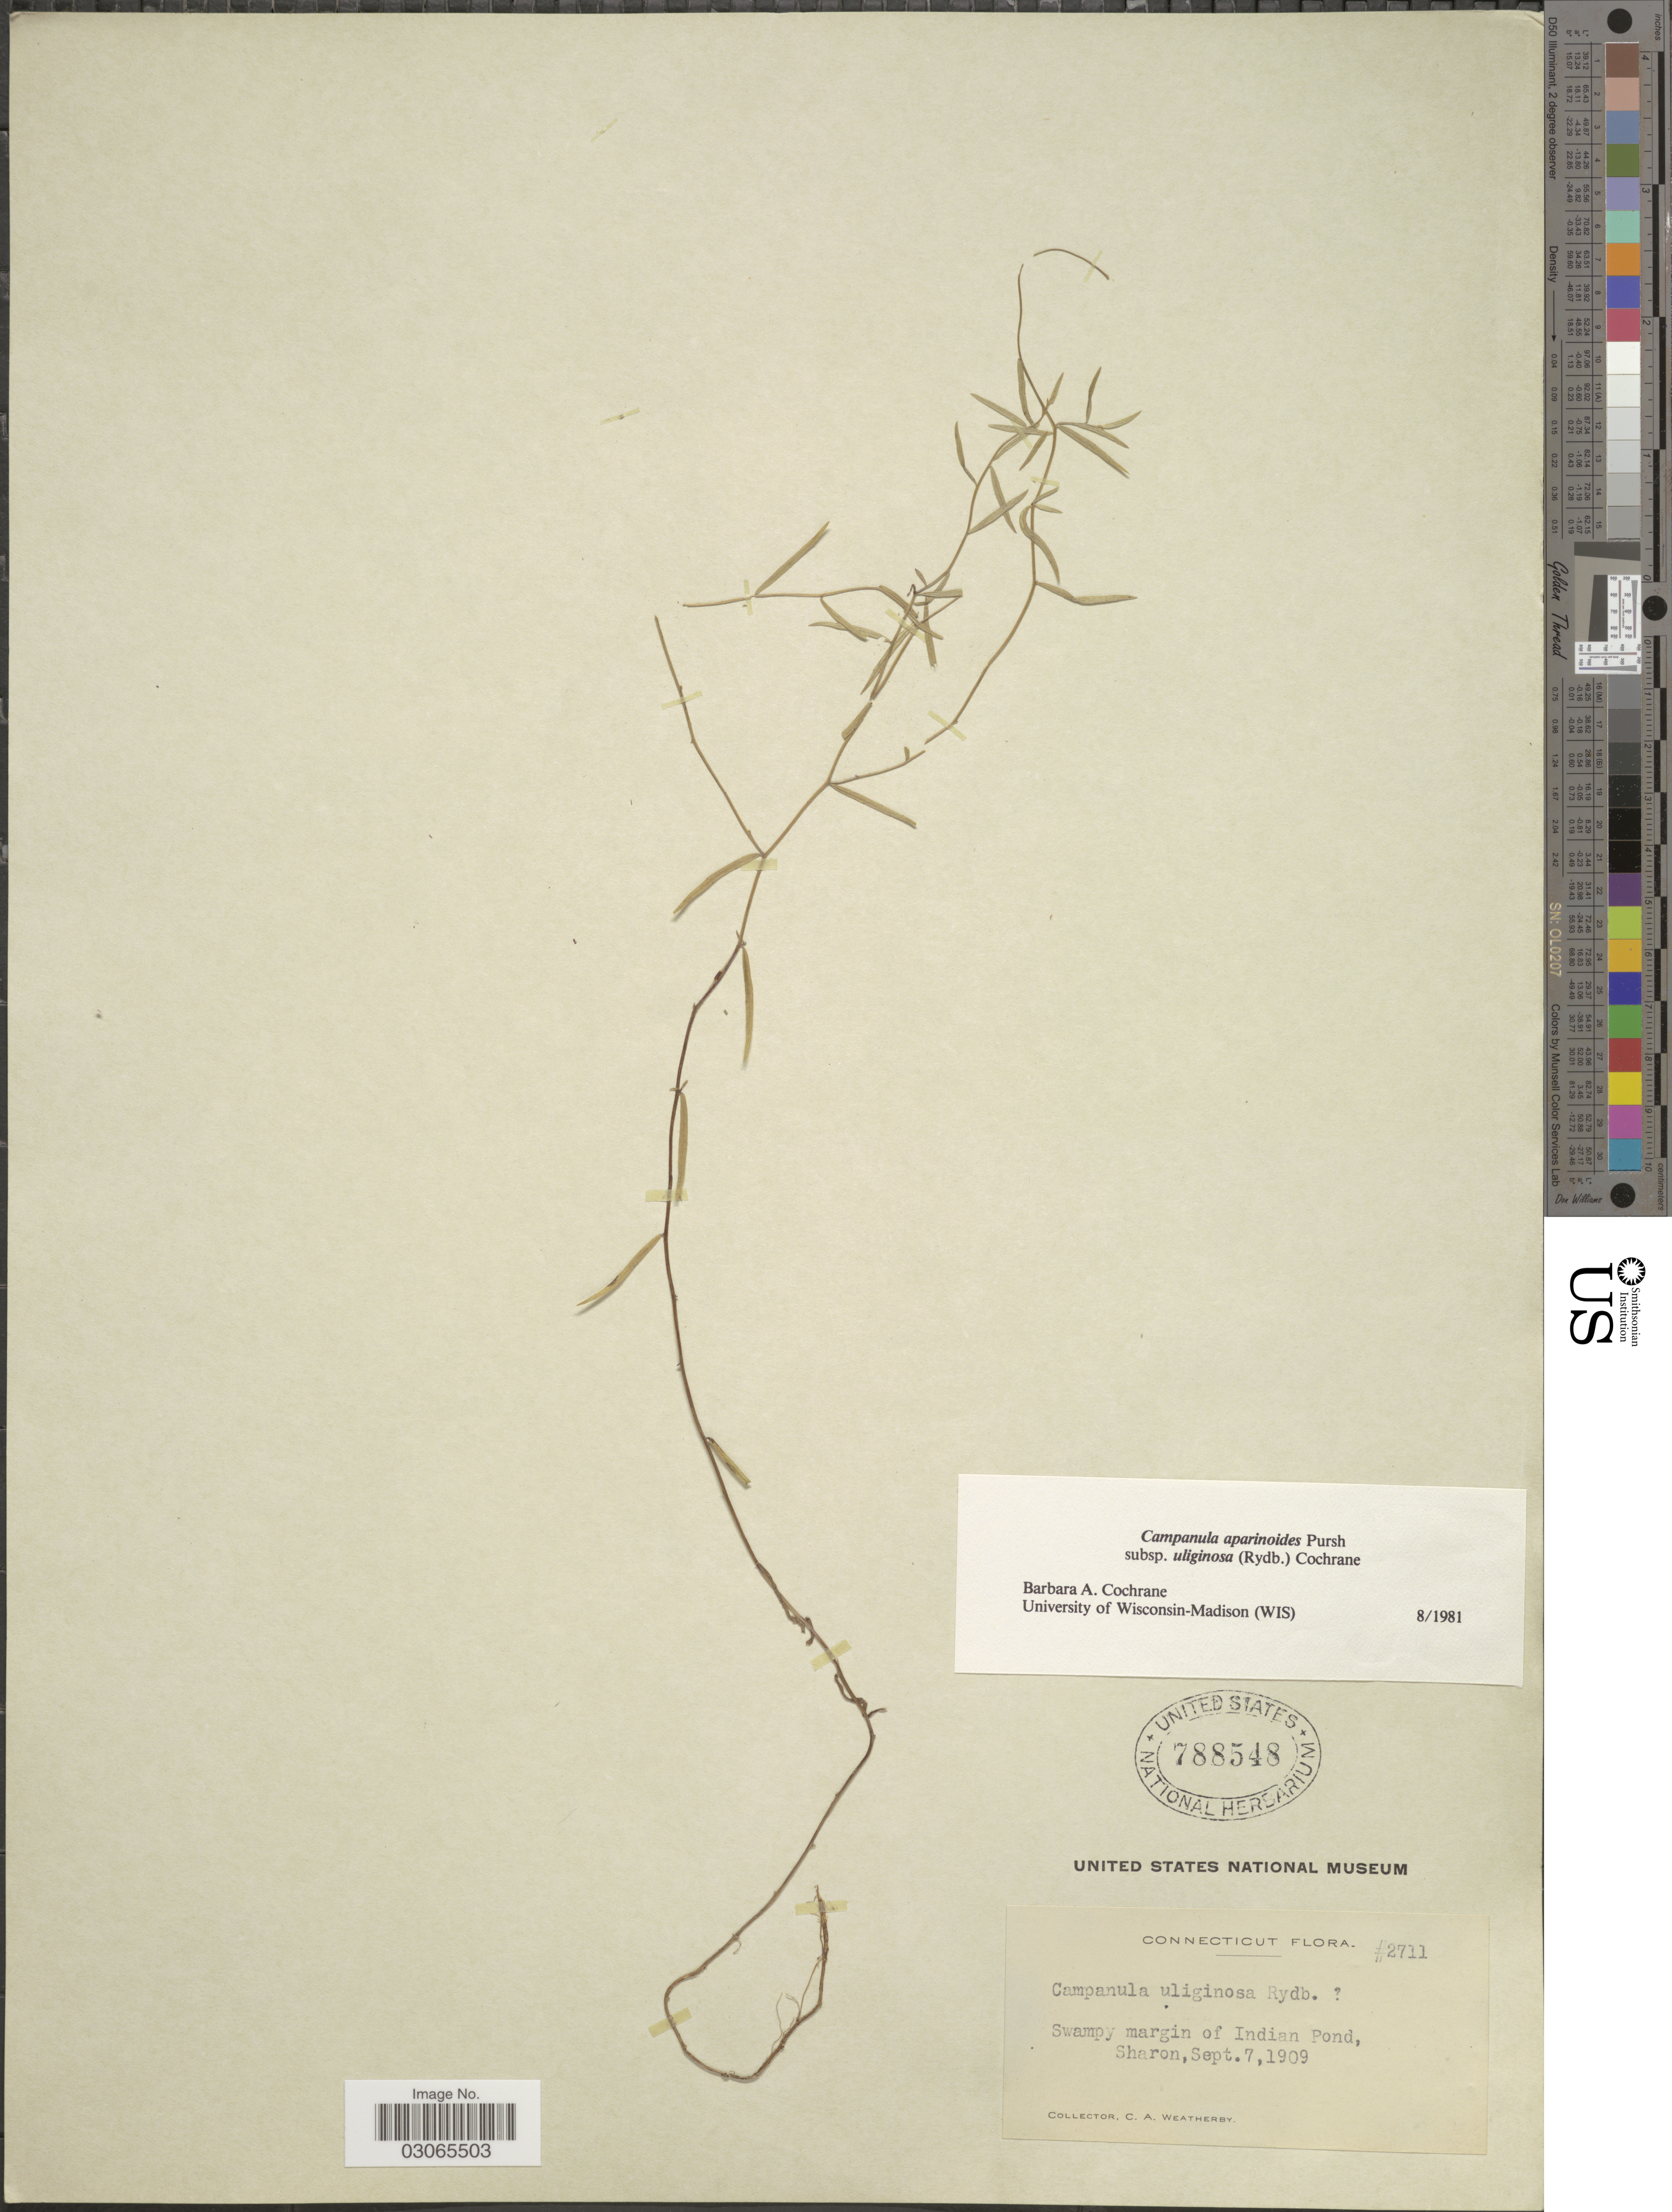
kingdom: Plantae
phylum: Tracheophyta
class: Magnoliopsida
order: Asterales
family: Campanulaceae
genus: Campanula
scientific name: Campanula aparinoides var. uliginosa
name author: (Rydb.) Gleason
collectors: C. A. Weatherby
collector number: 2711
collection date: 1909-09-07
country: United States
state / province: Connecticut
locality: Swampy margin of Indian Pond, Sharon.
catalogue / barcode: US 788548